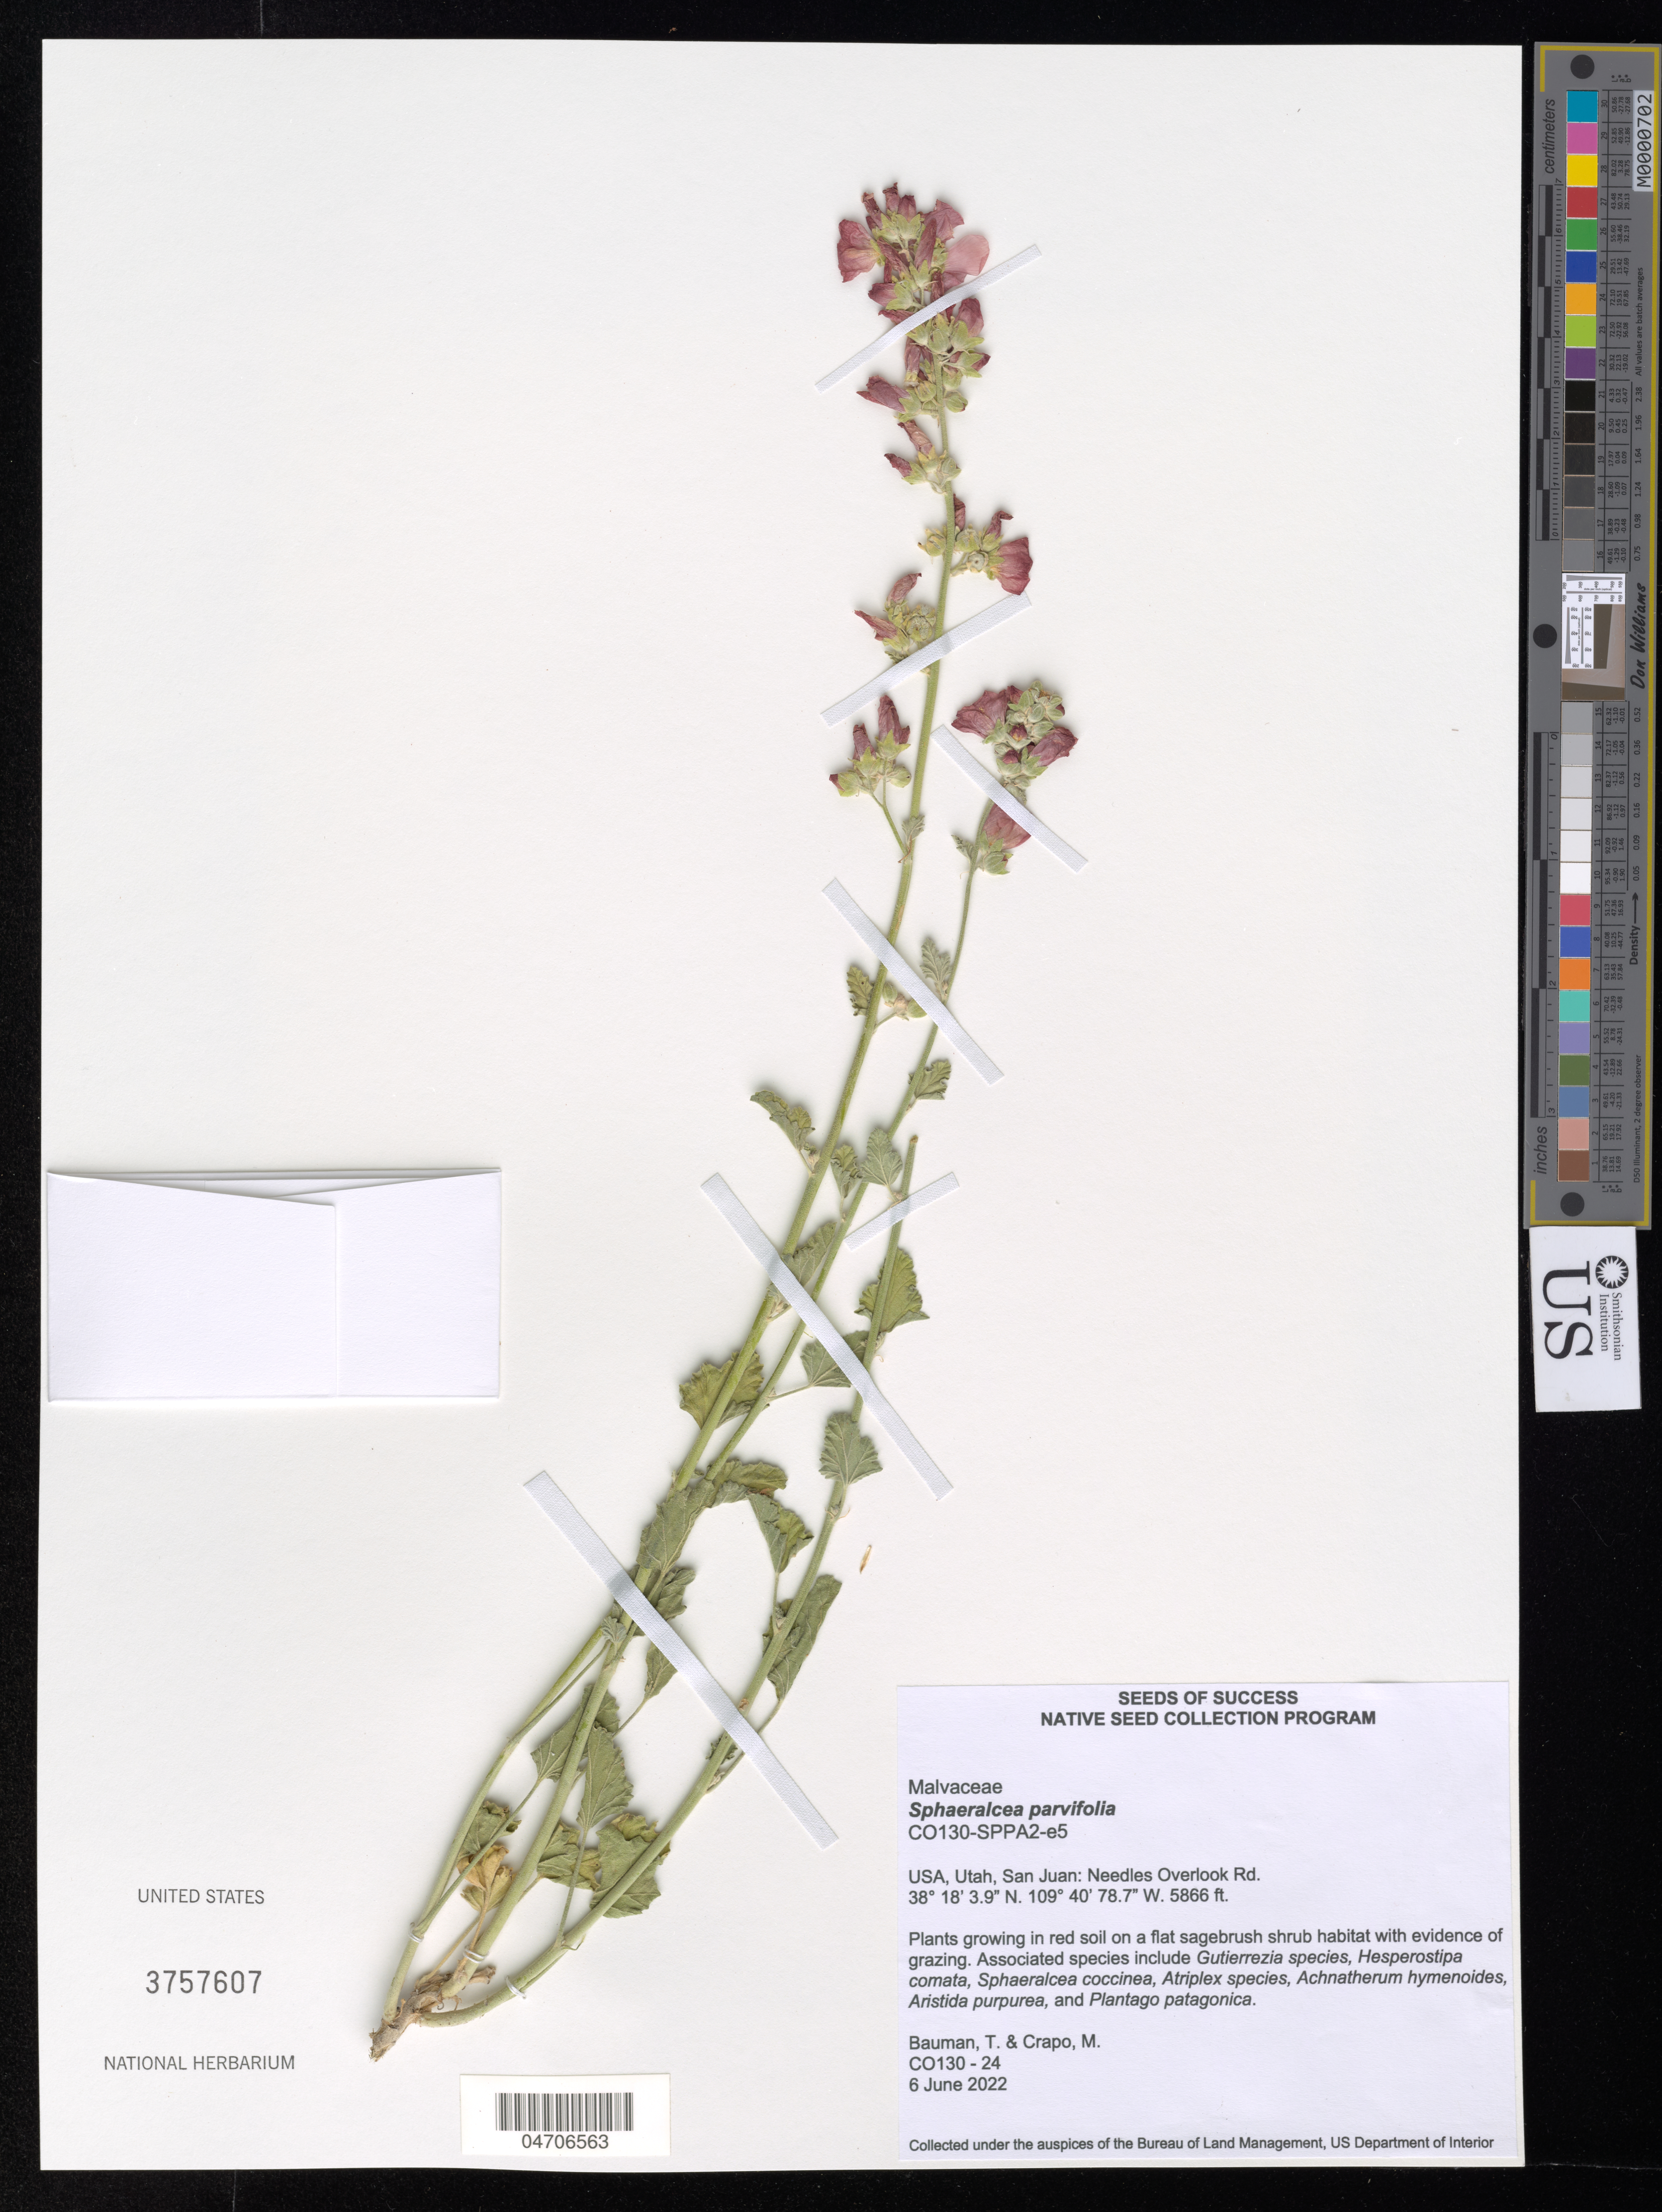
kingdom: Plantae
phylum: Tracheophyta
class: Magnoliopsida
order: Malvales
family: Malvaceae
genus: Sphaeralcea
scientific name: Sphaeralcea parvifolia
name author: A. Nelson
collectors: K. Gage & G. Woronow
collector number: CO130-24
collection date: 2022-06-06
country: United States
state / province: Utah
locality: San Juan: Needles Overlook Rd.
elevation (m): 1788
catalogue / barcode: US 3757607